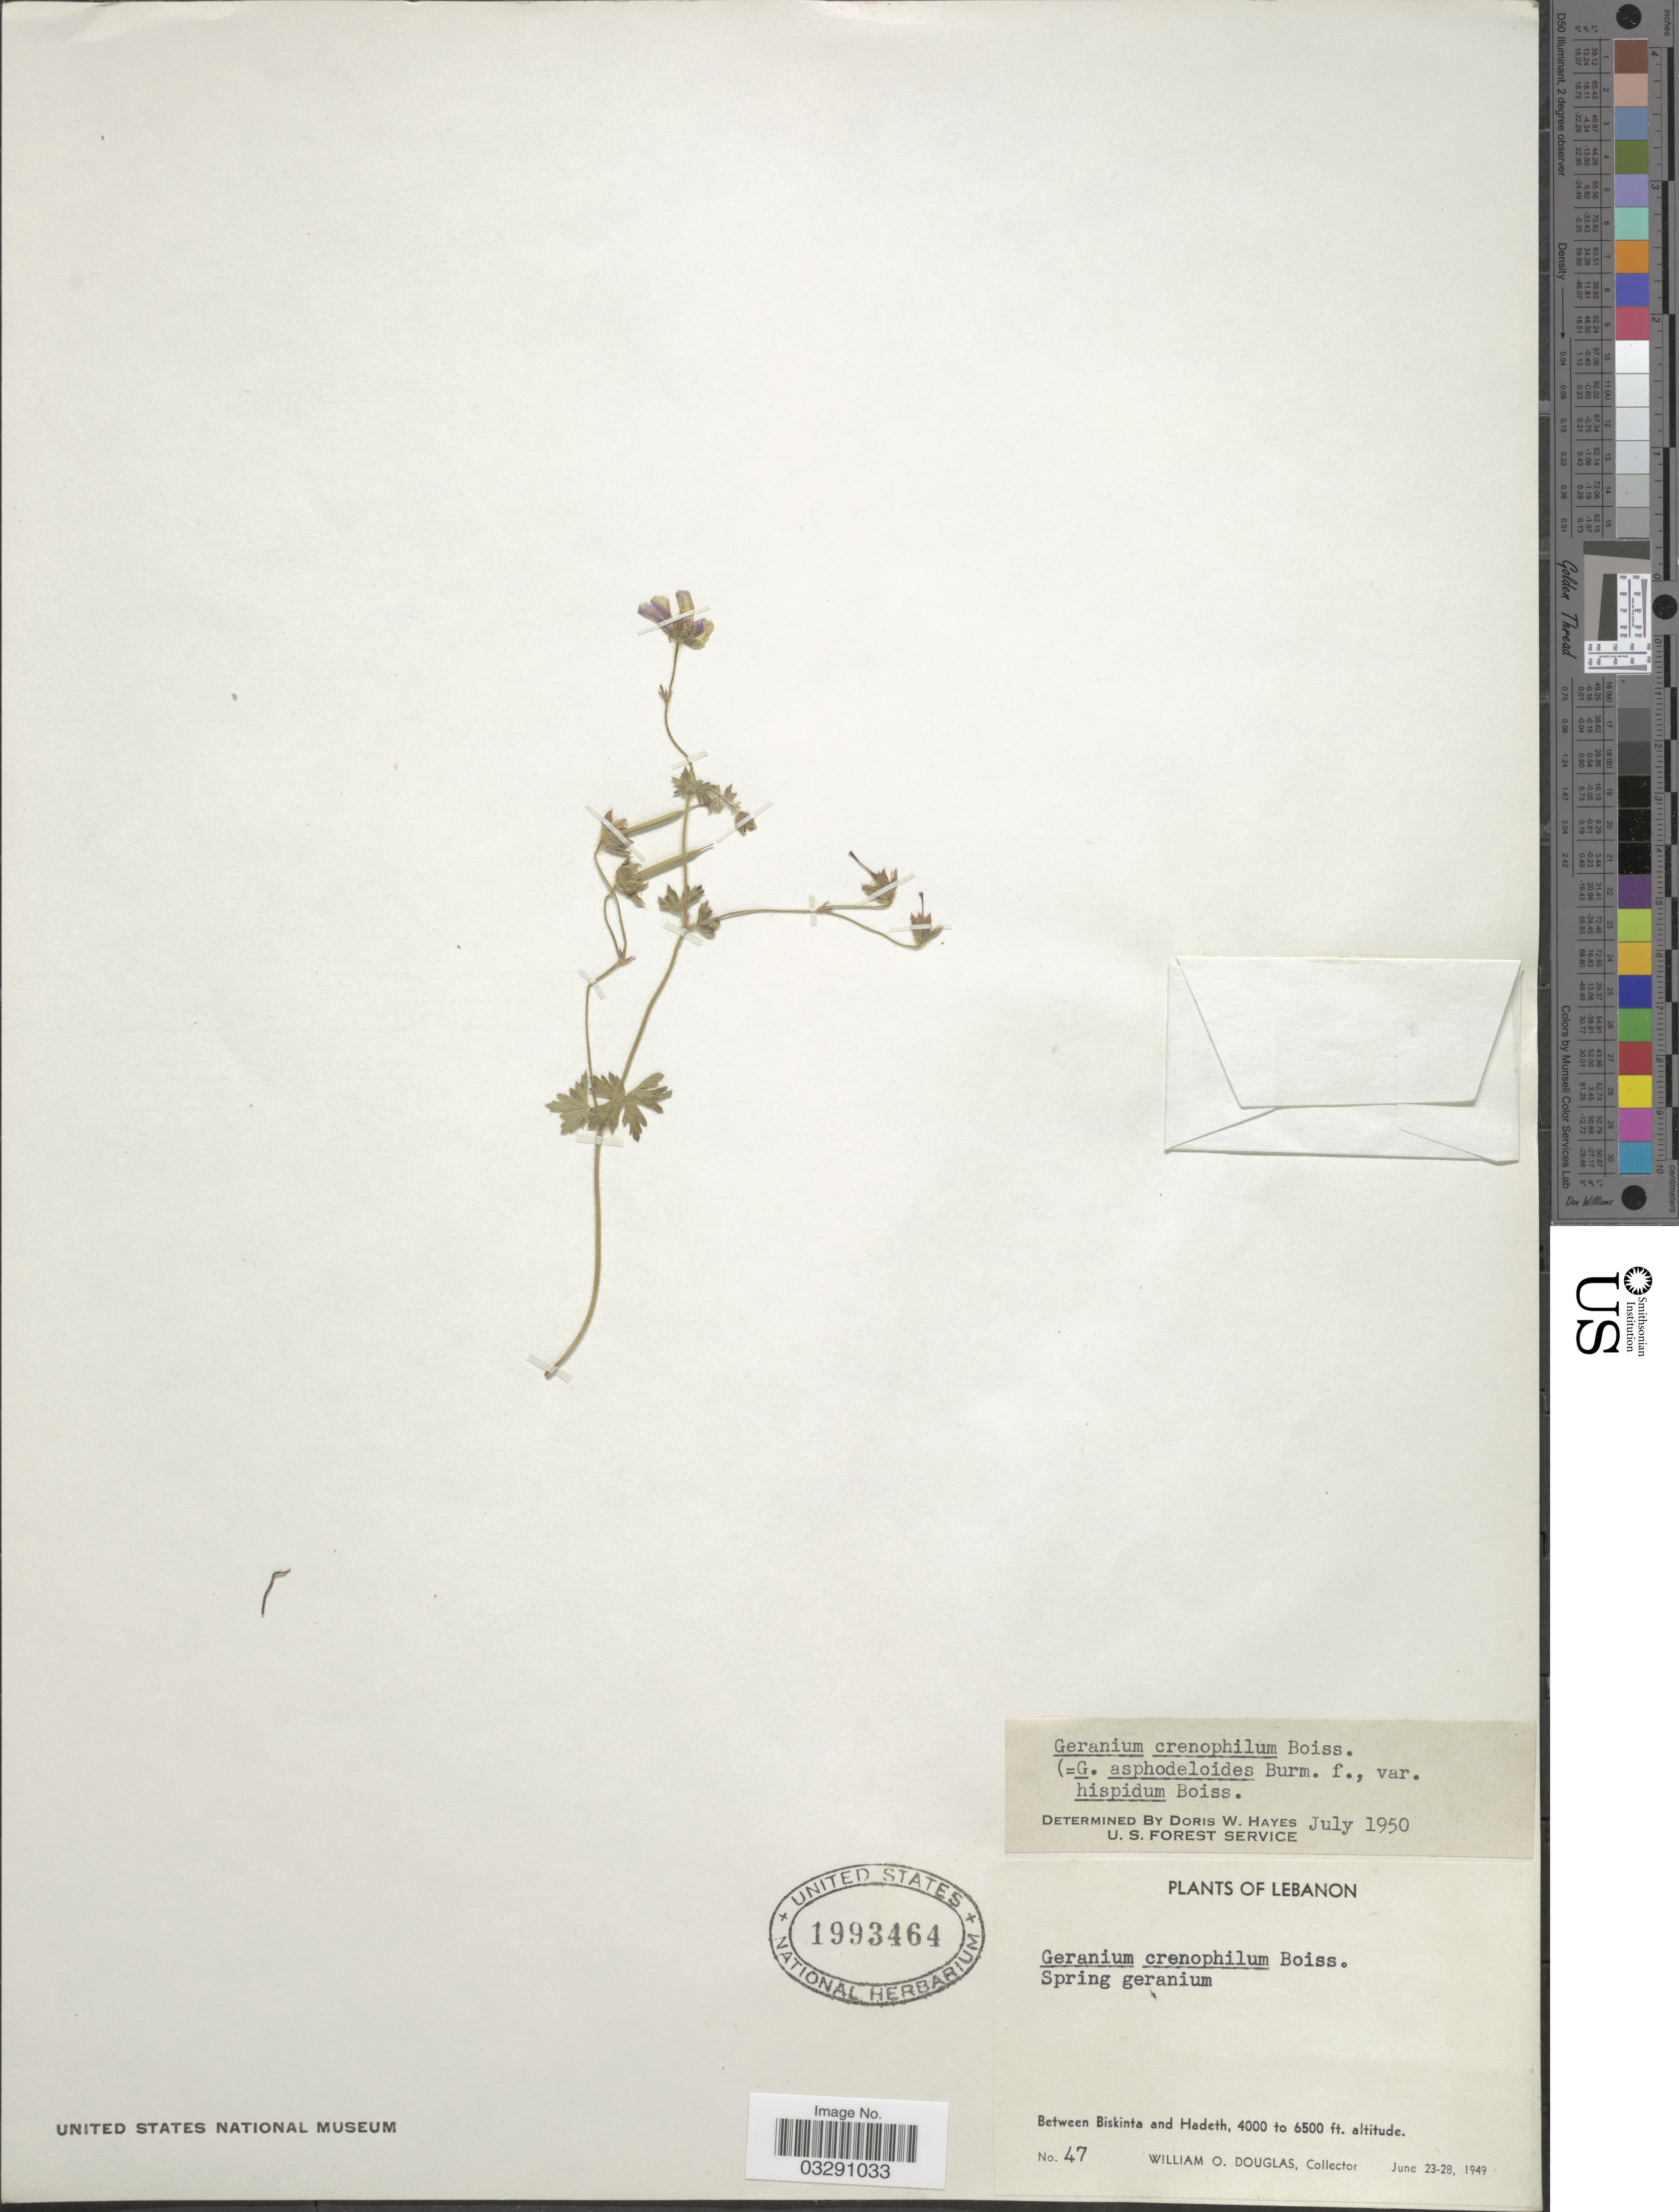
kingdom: Plantae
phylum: Tracheophyta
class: Magnoliopsida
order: Geraniales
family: Geraniaceae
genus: Geranium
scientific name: Geranium crenophilum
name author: Boiss.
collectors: W. Douglas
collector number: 47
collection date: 1949-06-23/1949-06-28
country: Lebanon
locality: Between Biskinta and Hadeth.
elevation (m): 1219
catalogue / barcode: US 1993464